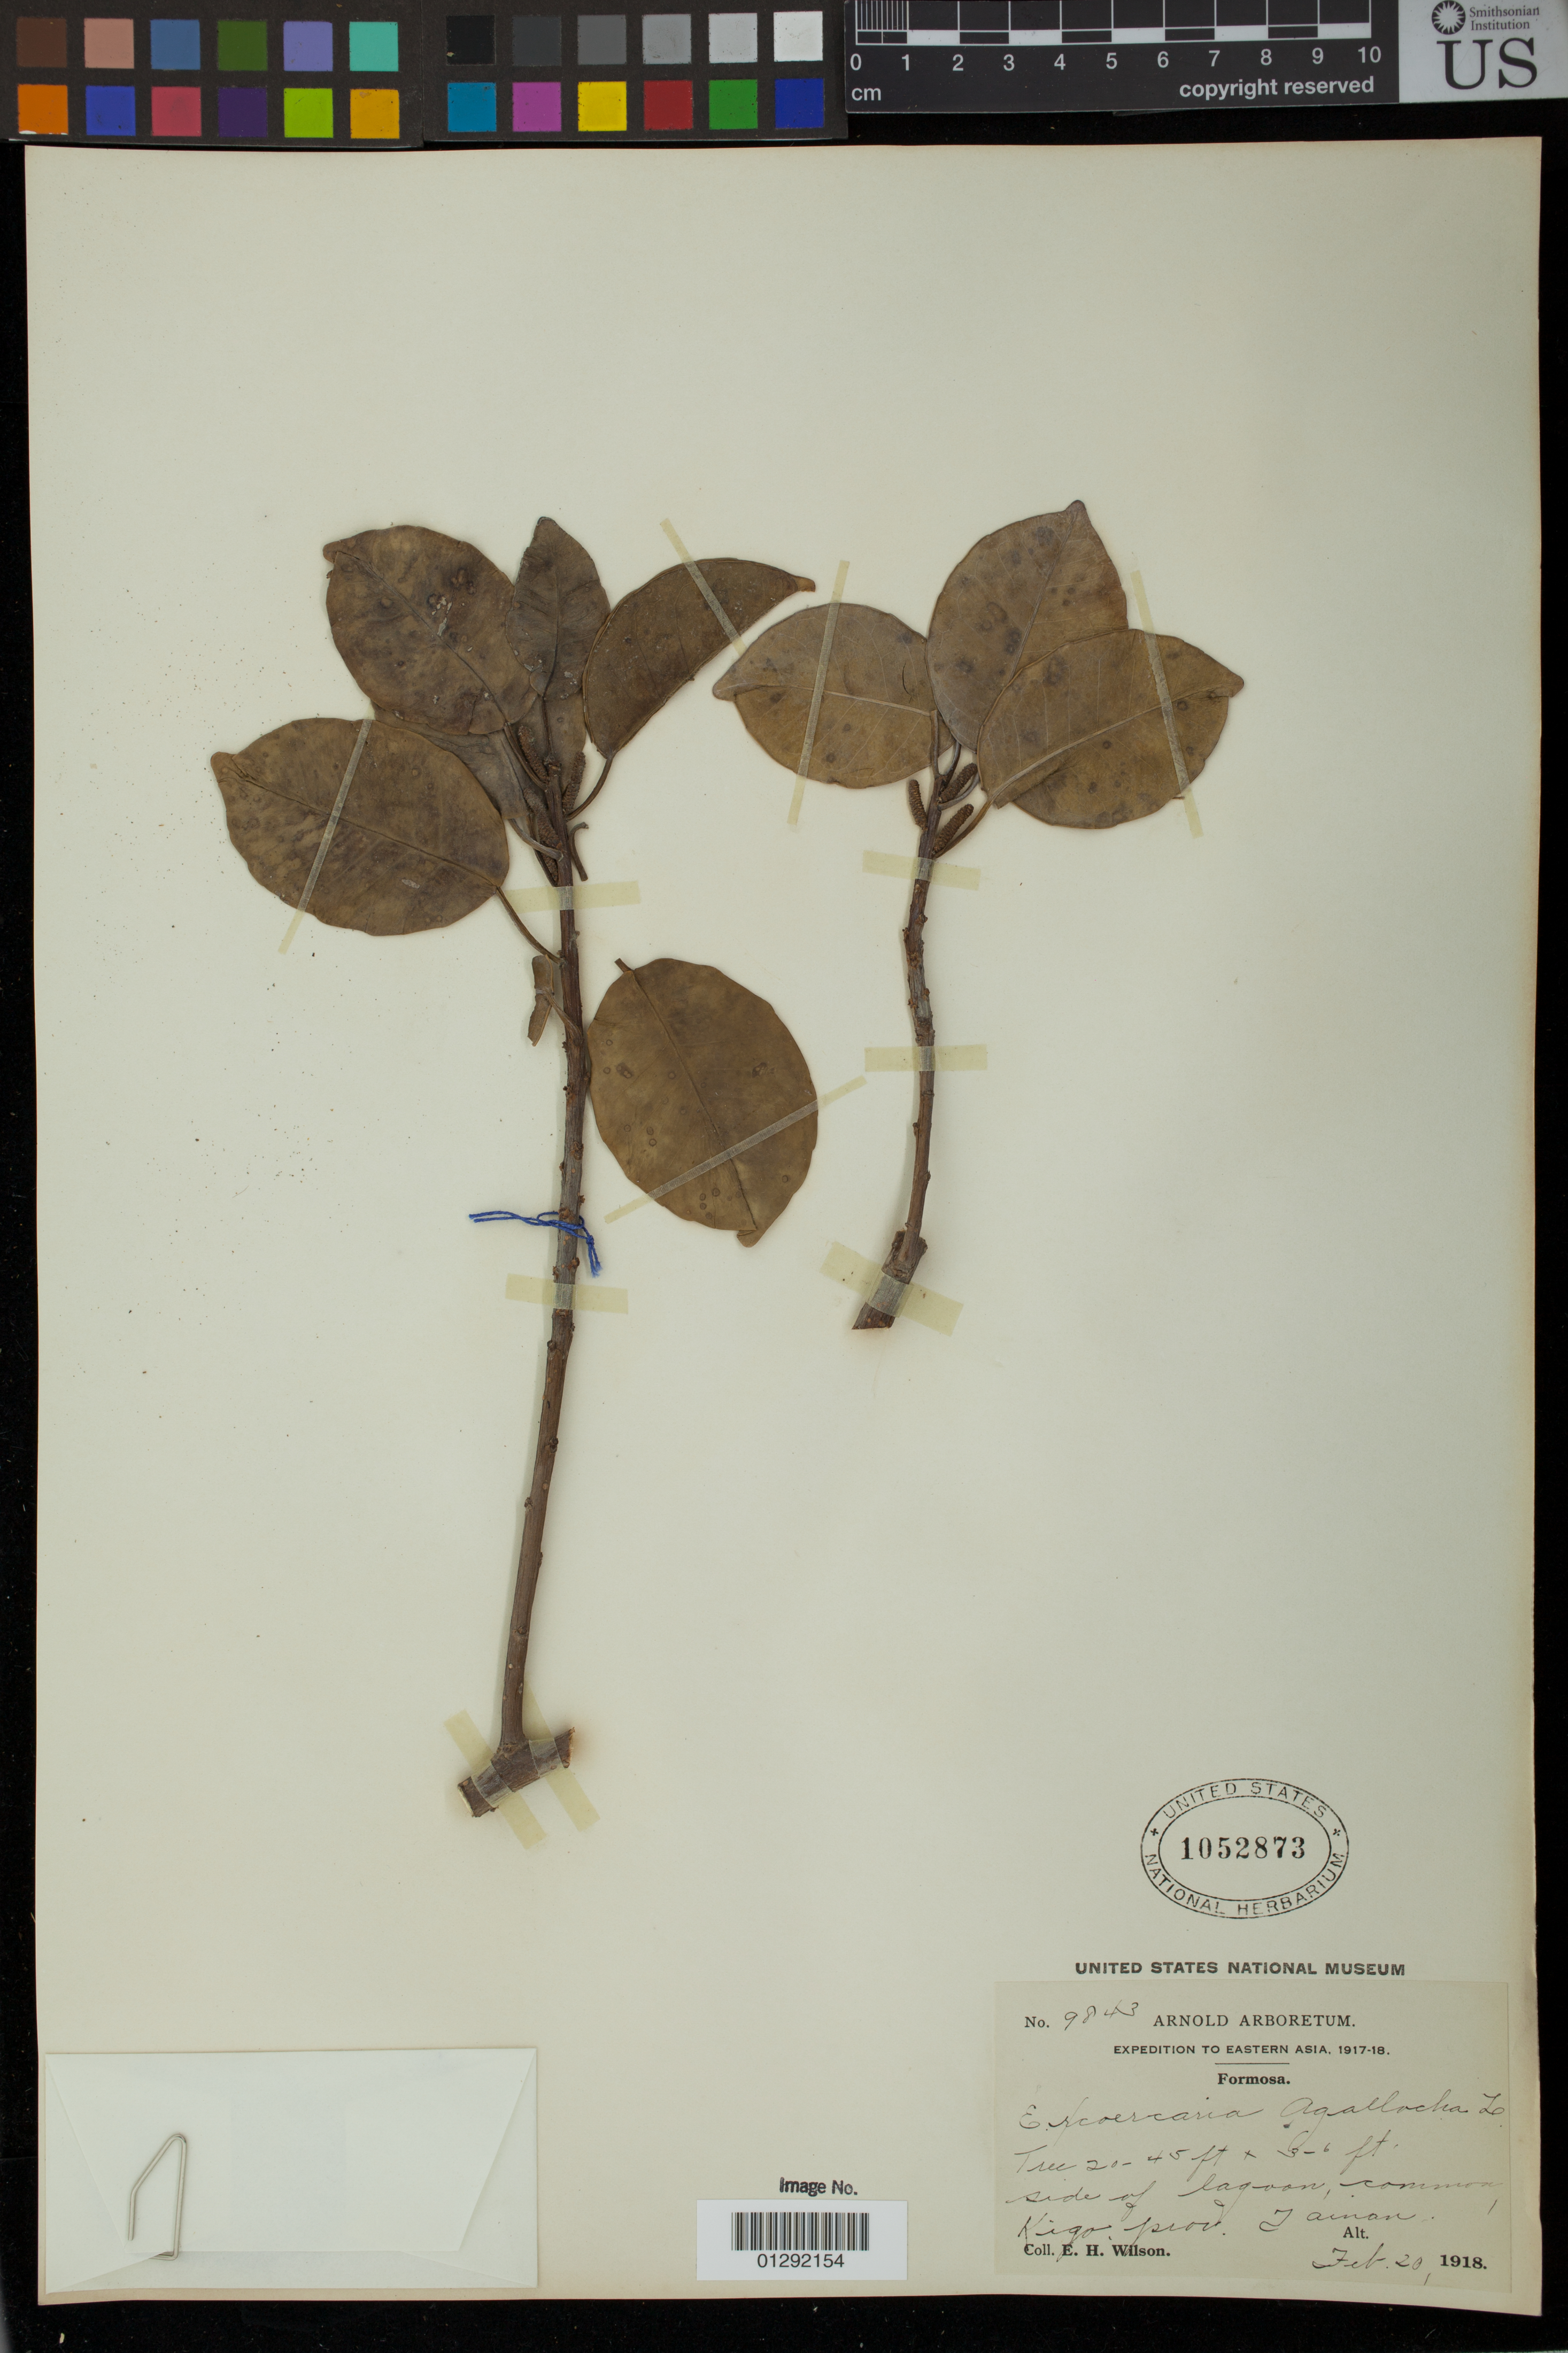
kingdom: Plantae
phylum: Tracheophyta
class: Magnoliopsida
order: Malpighiales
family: Euphorbiaceae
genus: Excoecaria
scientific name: Excoecaria agallocha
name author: L.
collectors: E. Wilson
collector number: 9843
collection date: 1918-02-20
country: Taiwan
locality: Formosa. Side of lagoon, Kigo, tainan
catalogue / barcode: US 1052873